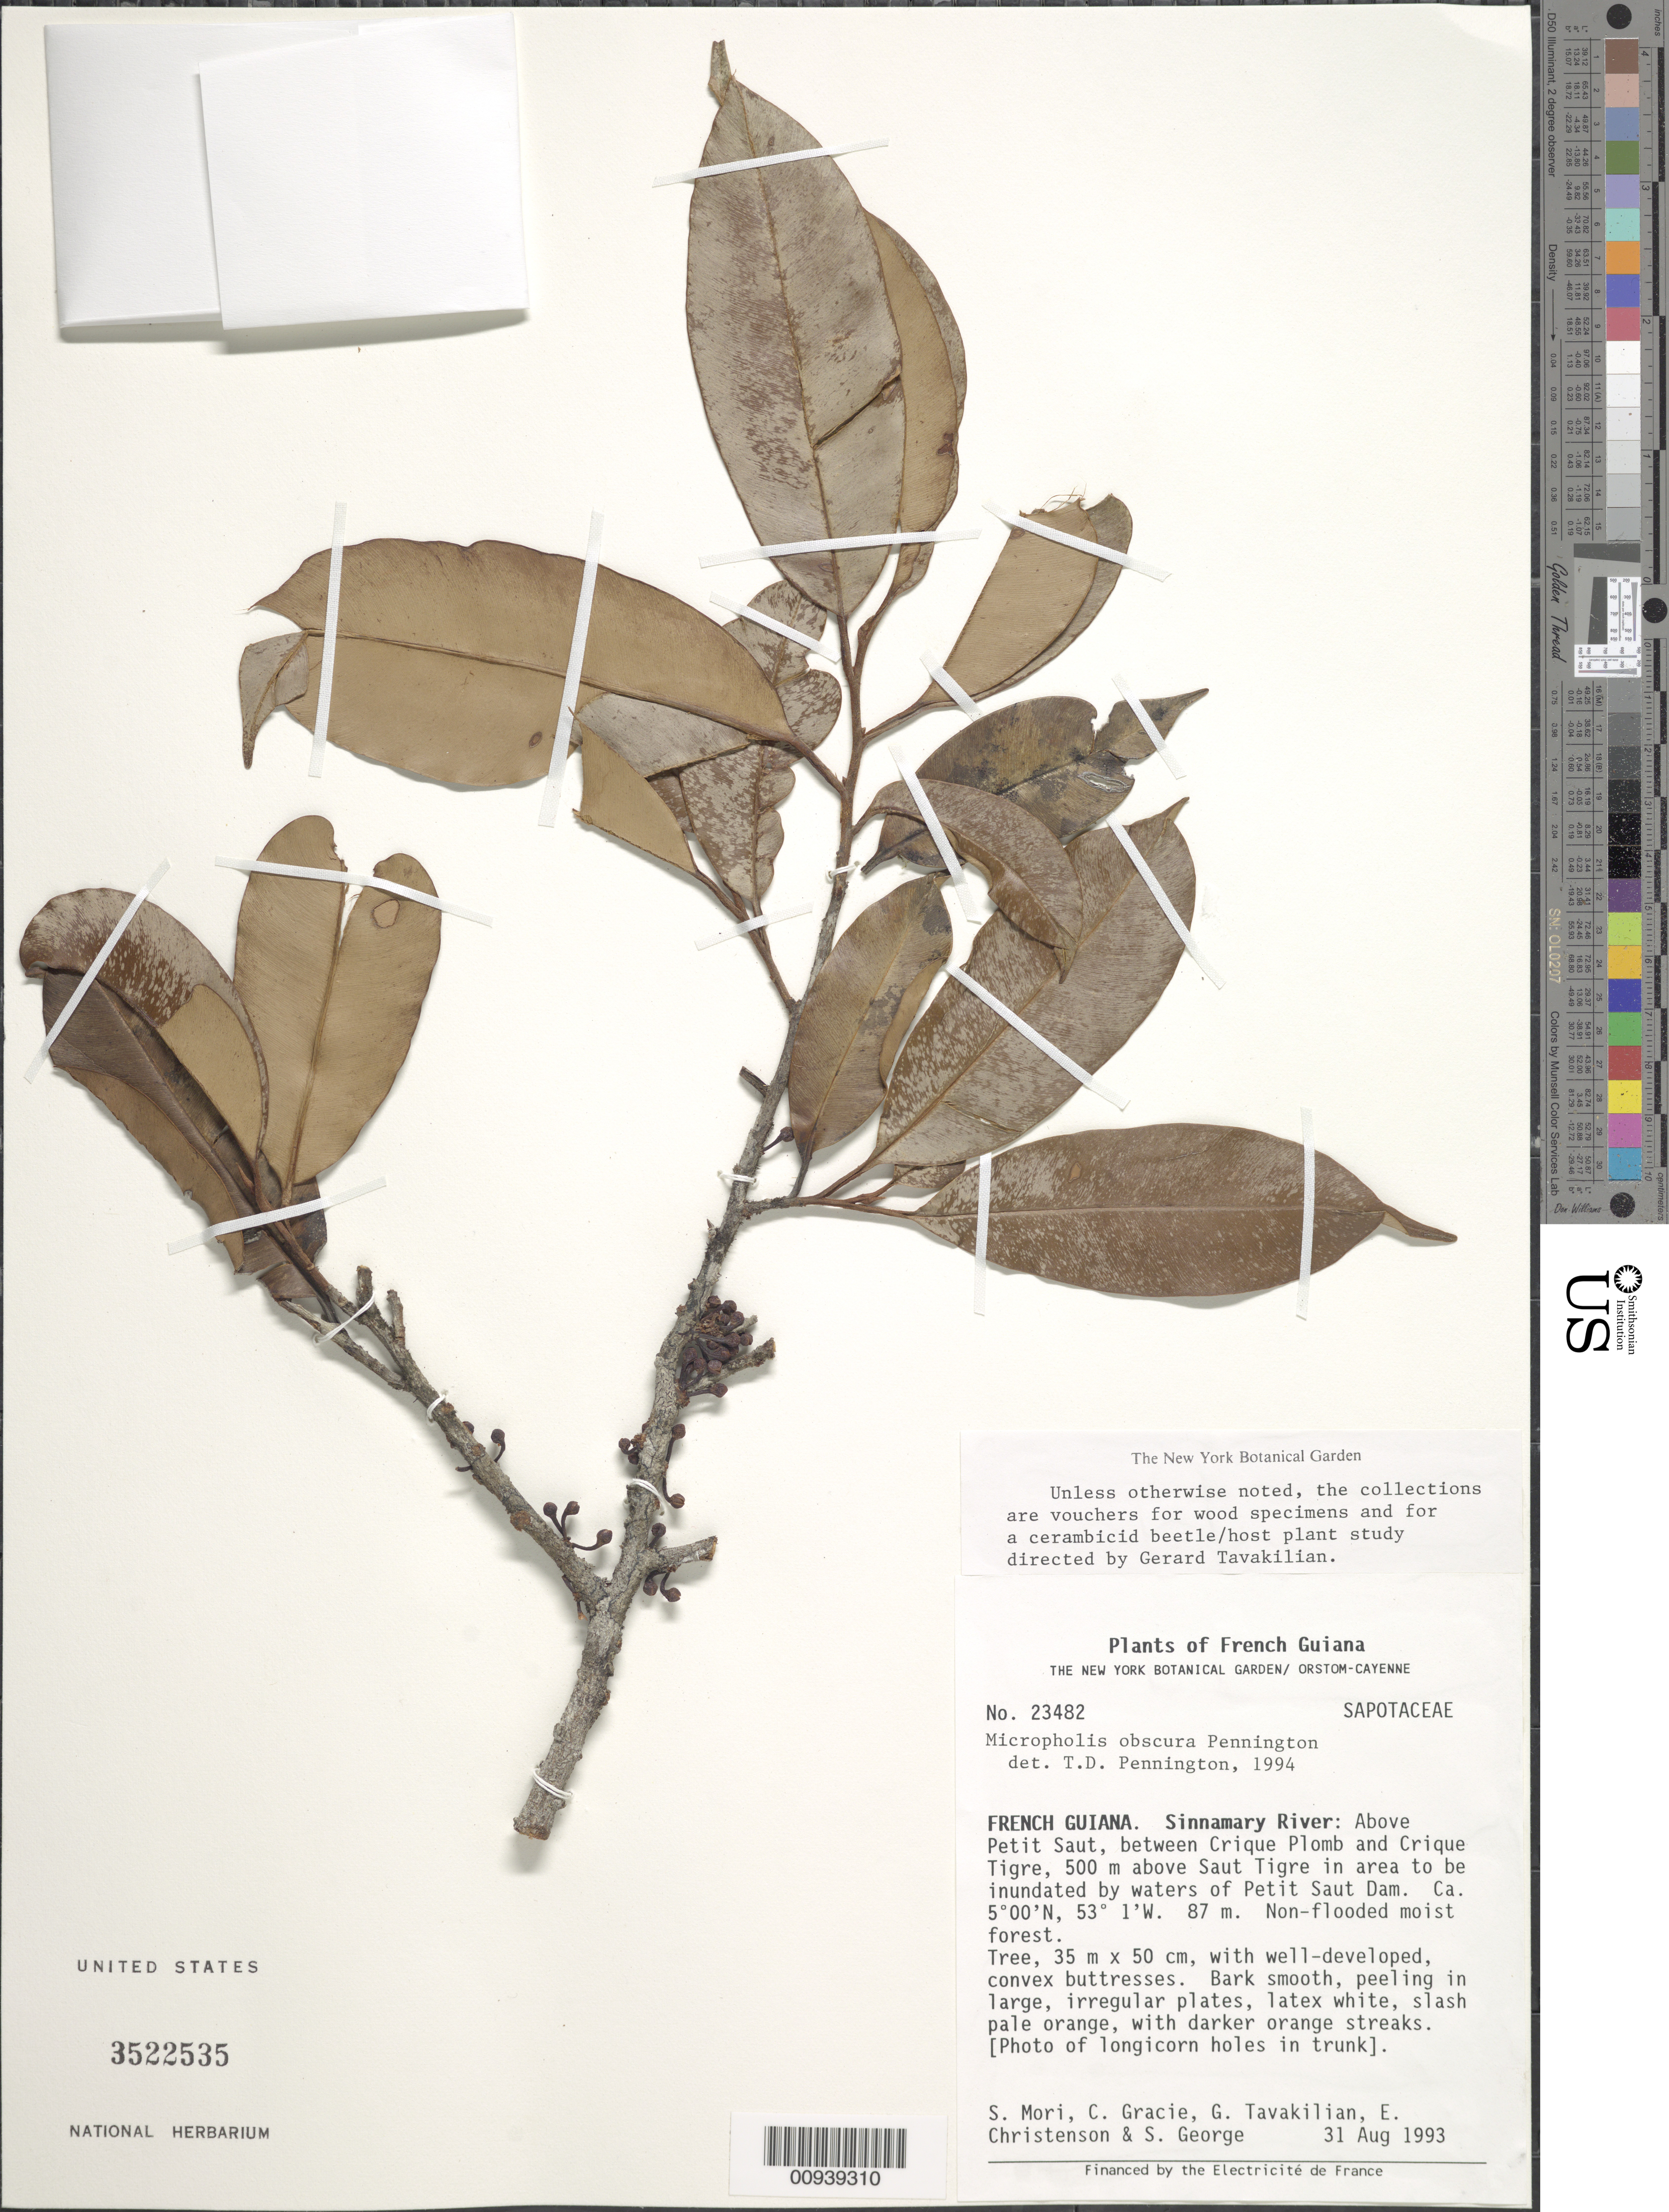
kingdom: Plantae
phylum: Tracheophyta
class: Magnoliopsida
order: Ericales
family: Sapotaceae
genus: Micropholis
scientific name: Micropholis obscura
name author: T.D. Penn.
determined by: Pennington, T. D., (K)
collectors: S. Mori, C. A. Gracie, G. Tavakilian, E. Christenson & S. George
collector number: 23482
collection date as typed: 31-Aug-93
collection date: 1993-08-31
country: French Guiana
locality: Sinnamary River, above Petit Saut, between Crique Plomb and Crique Tigre, 500 m above Saut Tigre in area to be inundated by waters of Petit Saut Dam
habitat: Non-flooded moist forest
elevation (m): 87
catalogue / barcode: US 3522535